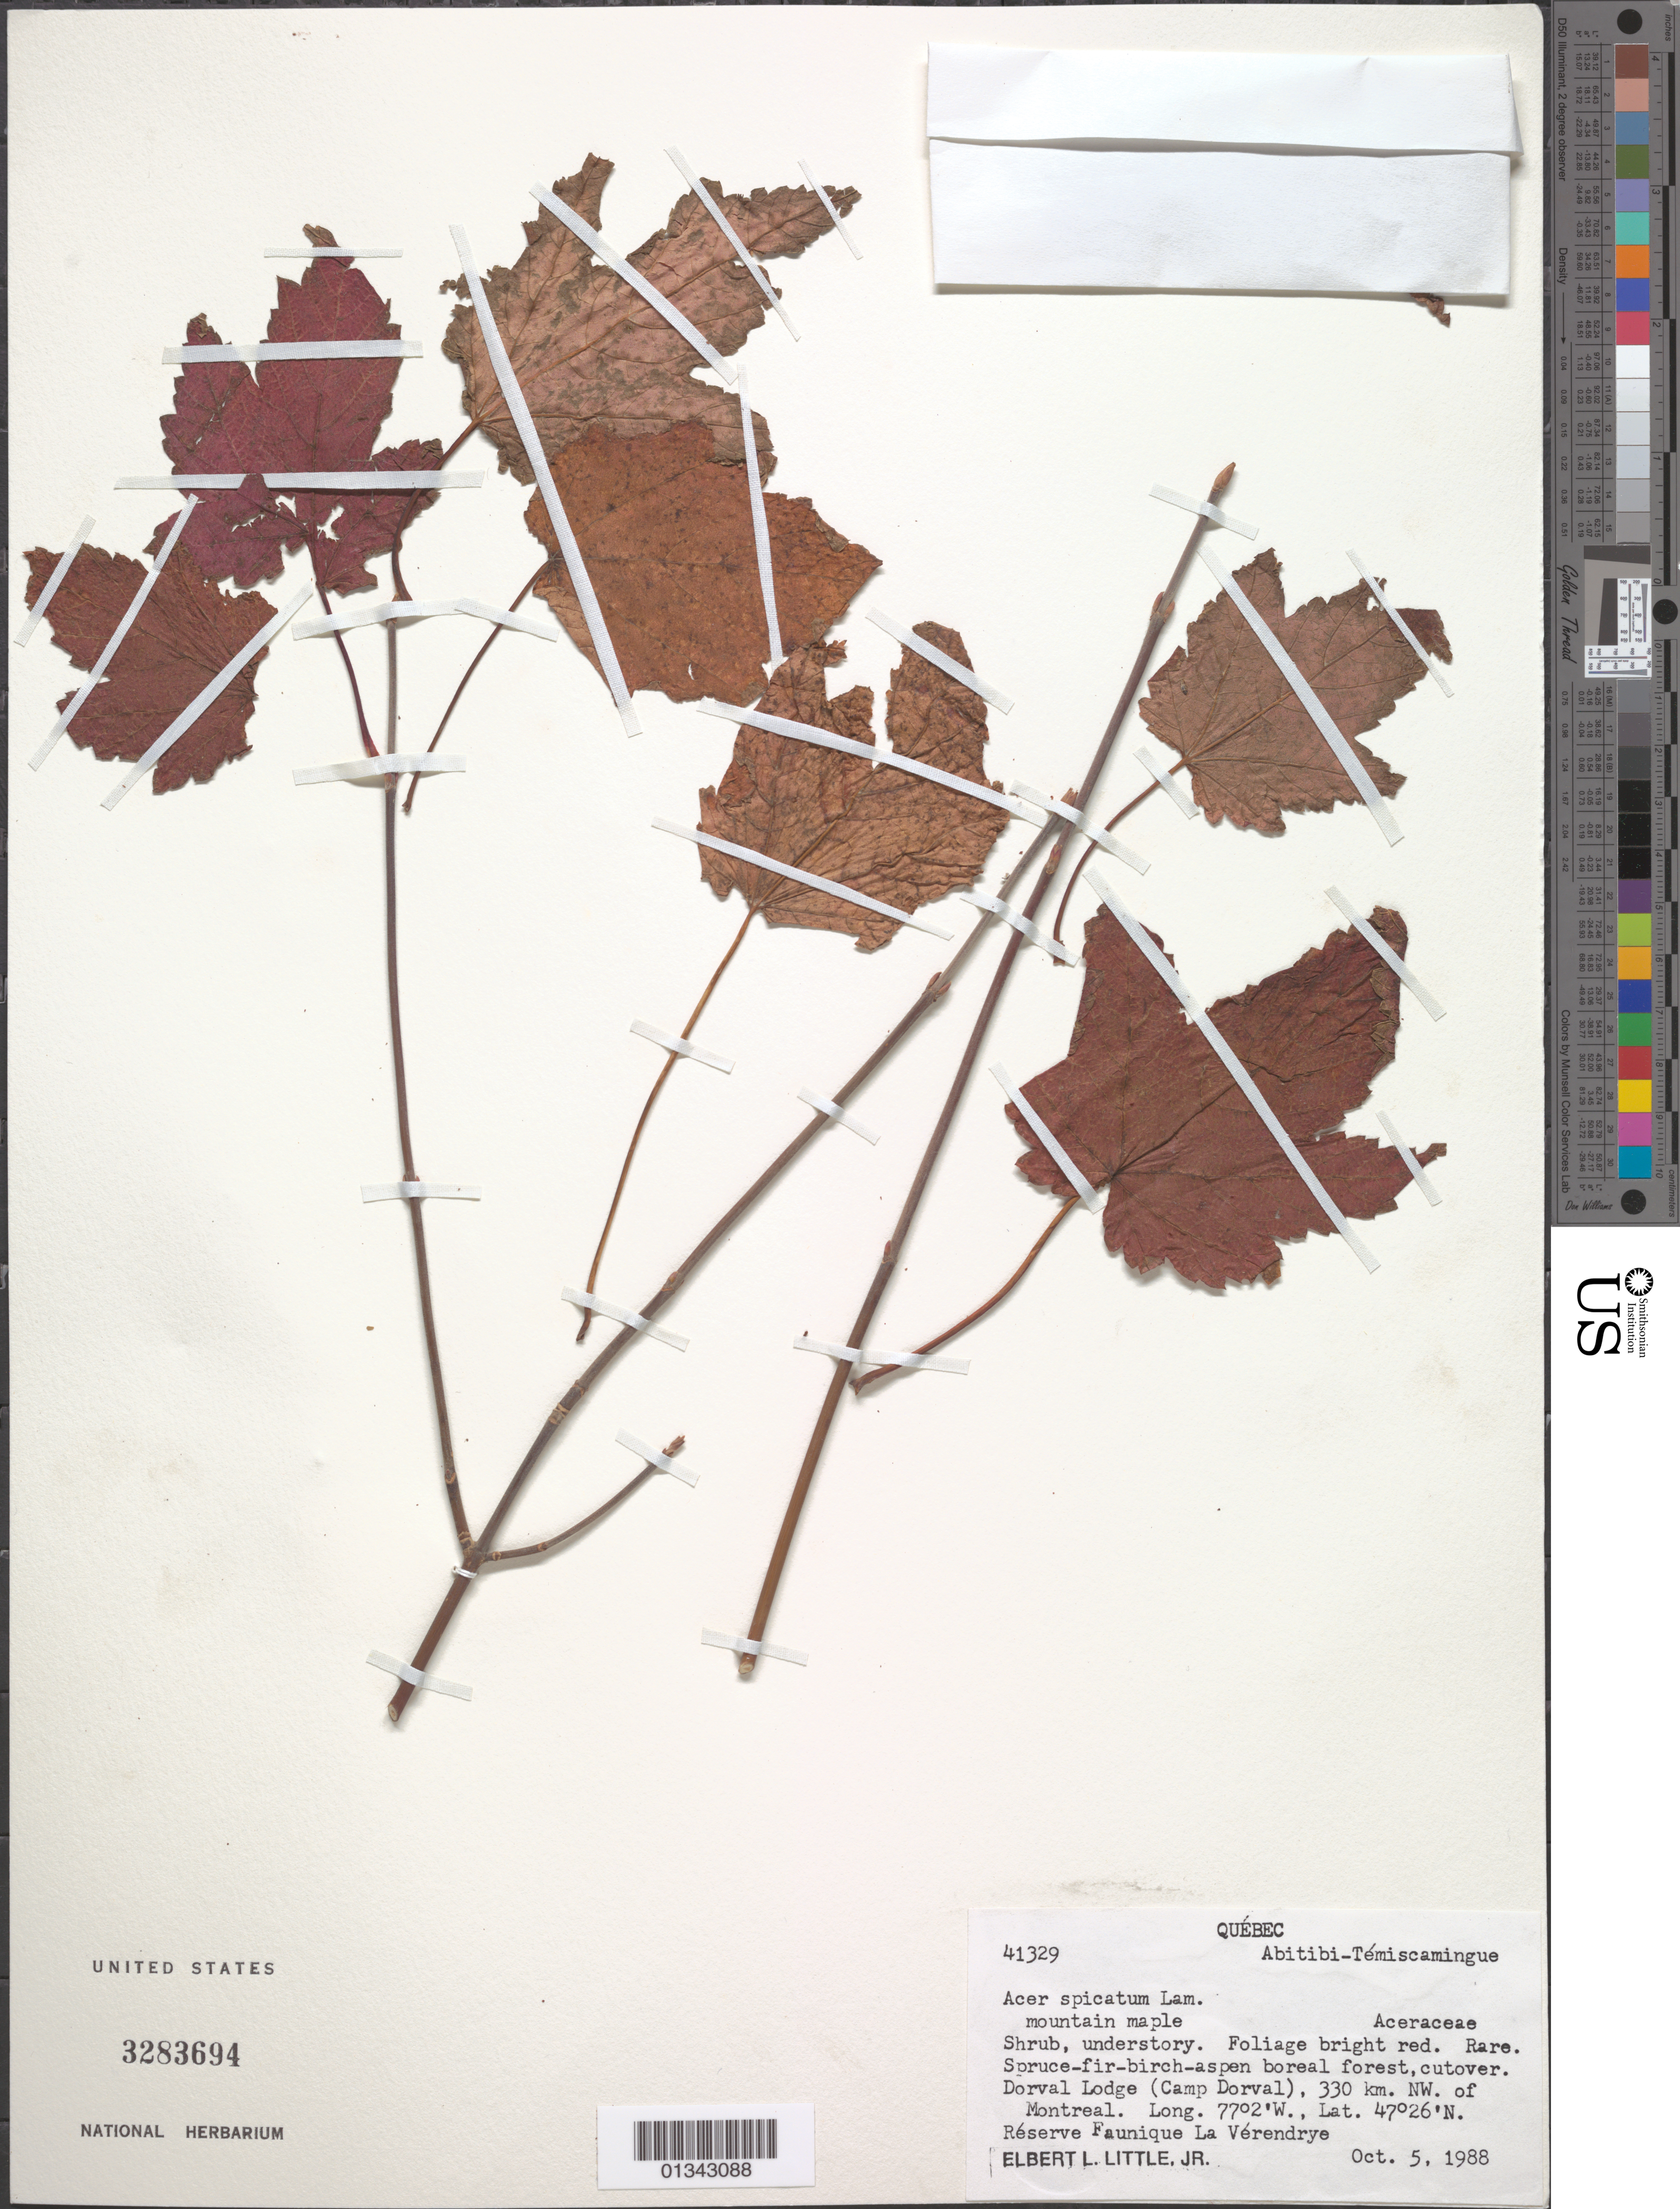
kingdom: Plantae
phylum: Tracheophyta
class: Magnoliopsida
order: Sapindales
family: Sapindaceae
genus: Acer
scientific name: Acer spicatum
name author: Lam.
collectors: E. L. Little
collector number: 41329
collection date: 1988-10-05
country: Canada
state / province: Quebec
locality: Abitibi-Témiscamingue. Dorval Lodge (Camp Dorval), 330 km NW of Montreal. Réserve Faunique La Vérendrye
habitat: Spruce-fir-birch-aspen boreal forest, cutover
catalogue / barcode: US 3283694